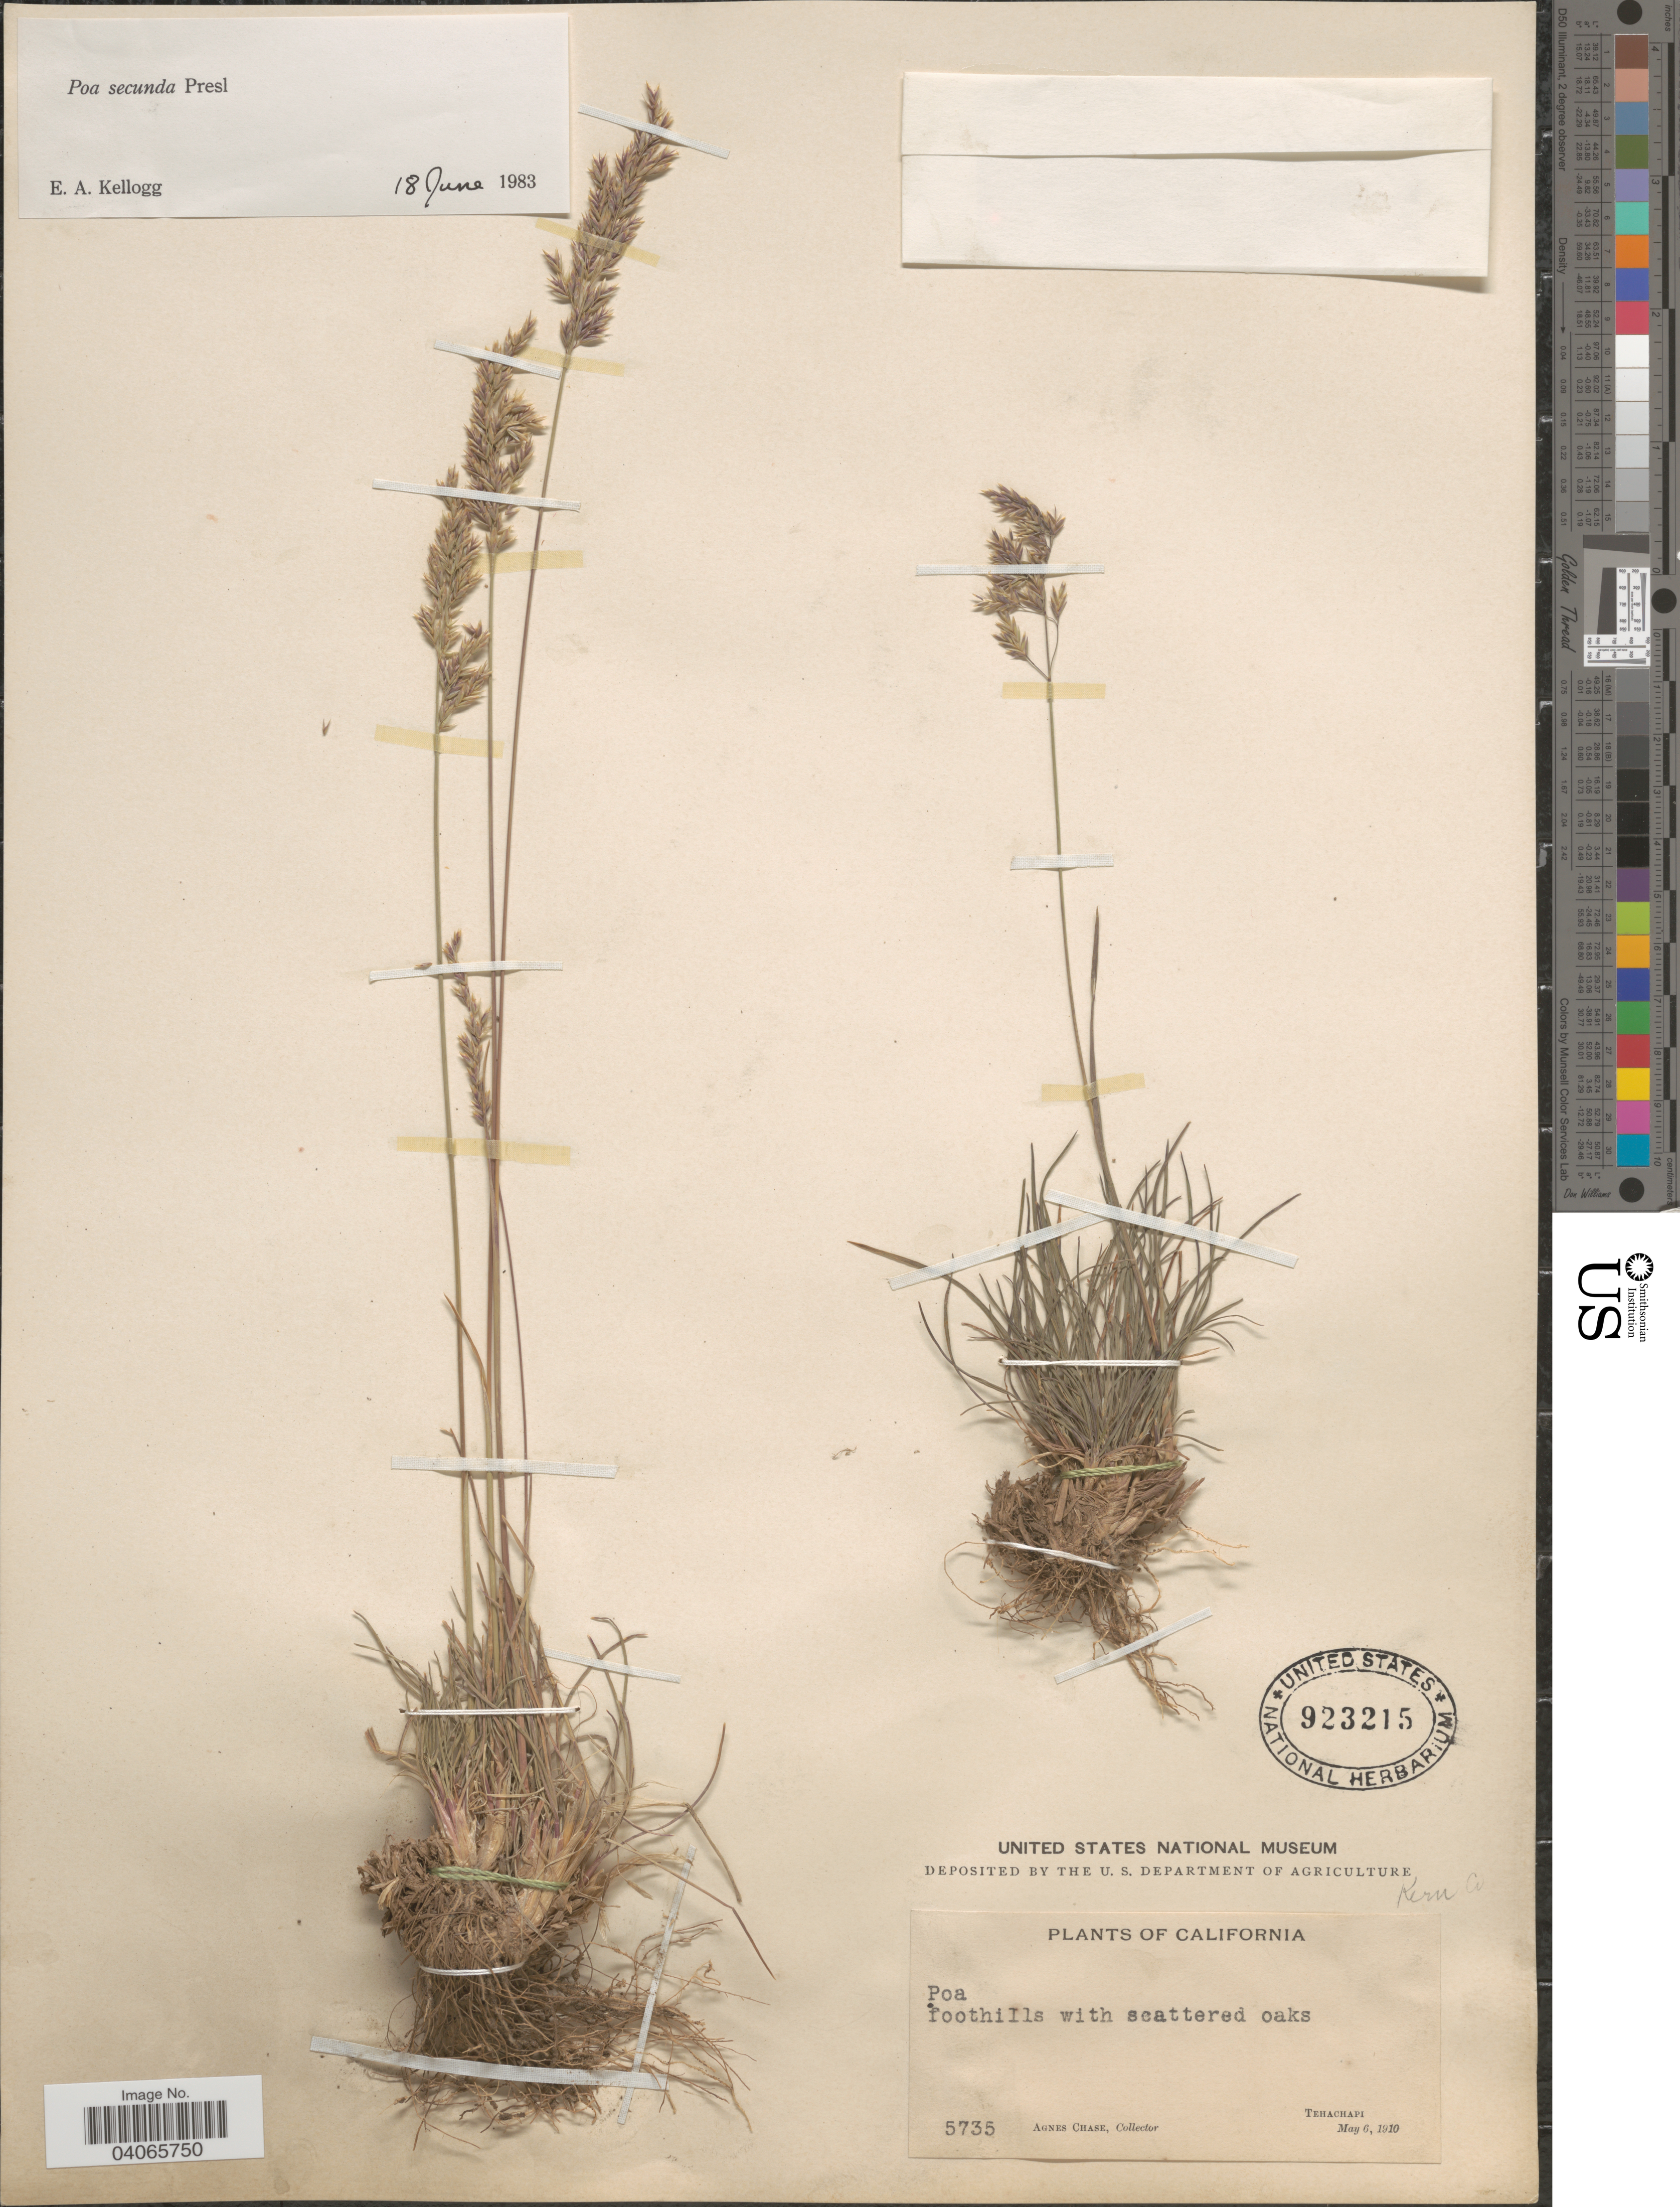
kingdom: Plantae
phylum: Tracheophyta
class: Liliopsida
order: Poales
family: Poaceae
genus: Poa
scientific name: Poa secunda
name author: J. Presl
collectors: A. Chase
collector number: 5735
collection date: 1910-05-06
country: United States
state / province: California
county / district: Kern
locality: Foothills with scattered oaks. Tehachapi. Kern Co.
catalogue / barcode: US 923215